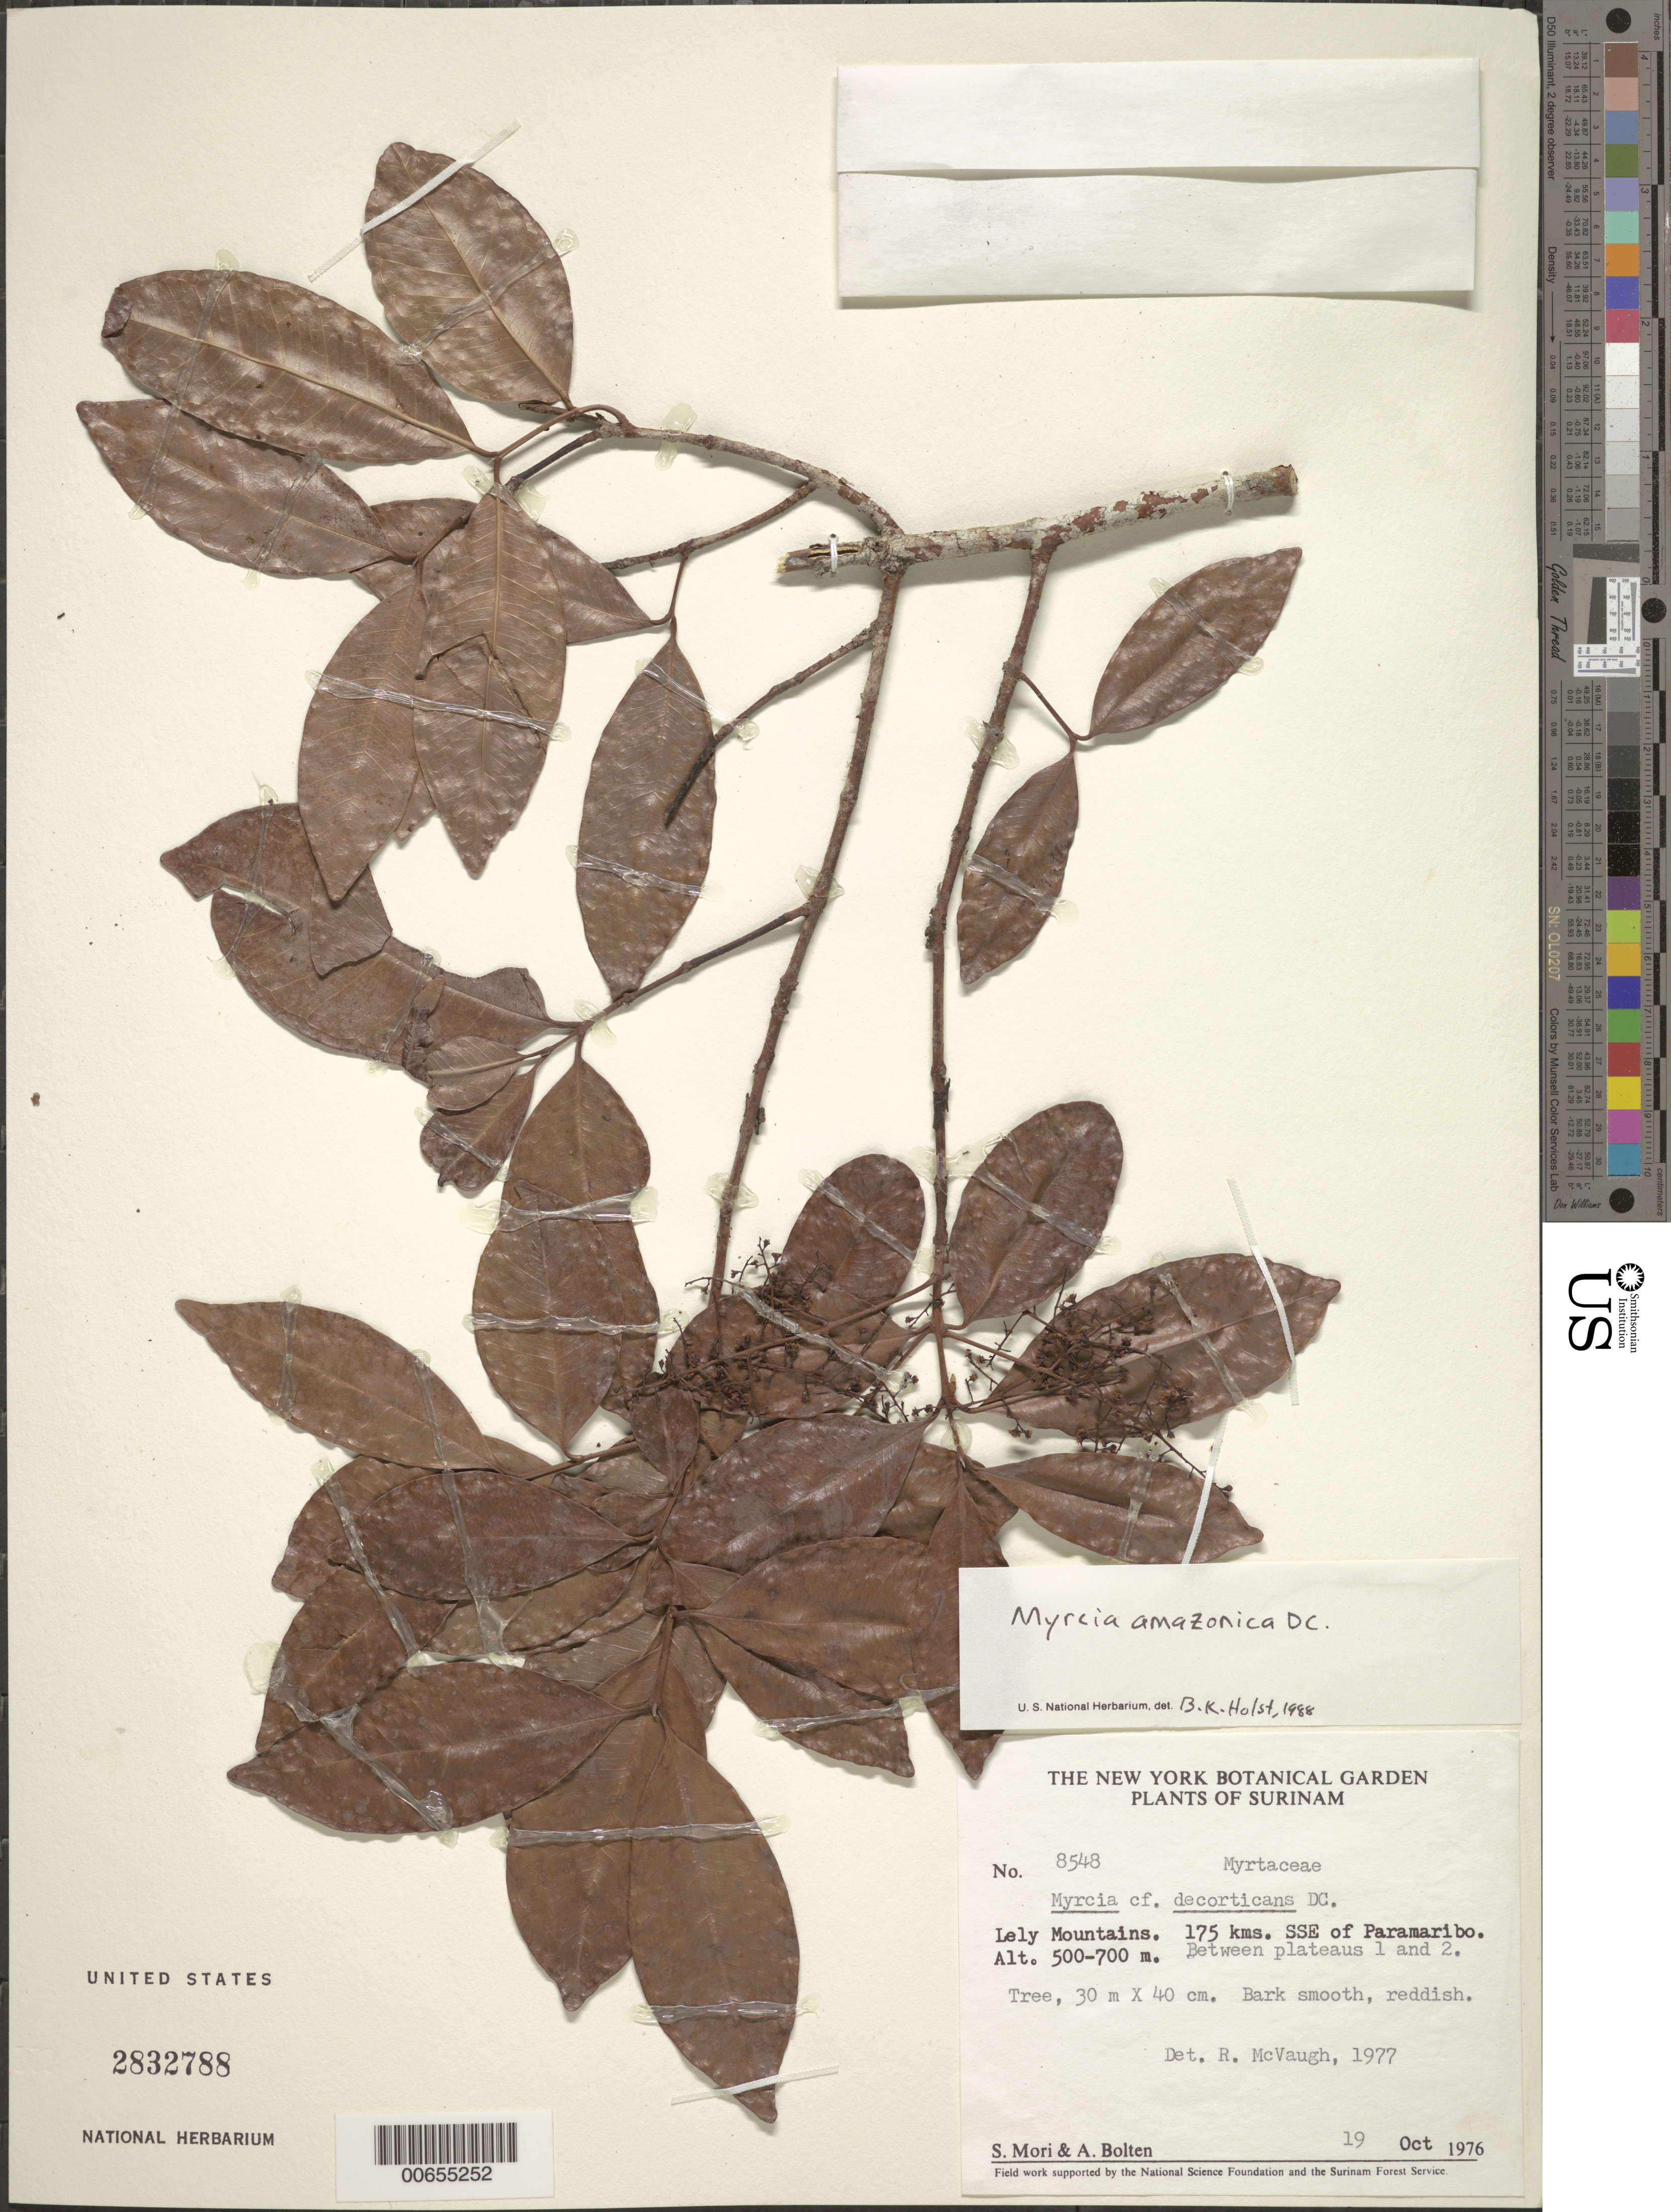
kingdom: Plantae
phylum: Tracheophyta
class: Magnoliopsida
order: Myrtales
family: Myrtaceae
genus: Myrcia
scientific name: Myrcia amazonica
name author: DC.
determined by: Holst, Bruce K.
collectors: S. Mori & A. Bolten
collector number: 8548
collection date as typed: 19-Oct-76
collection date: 1976-10-19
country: Suriname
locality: Lely Mts., 175 km SSE of Paramaribo, western edge of plateau 2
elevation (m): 500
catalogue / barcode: US 2832788